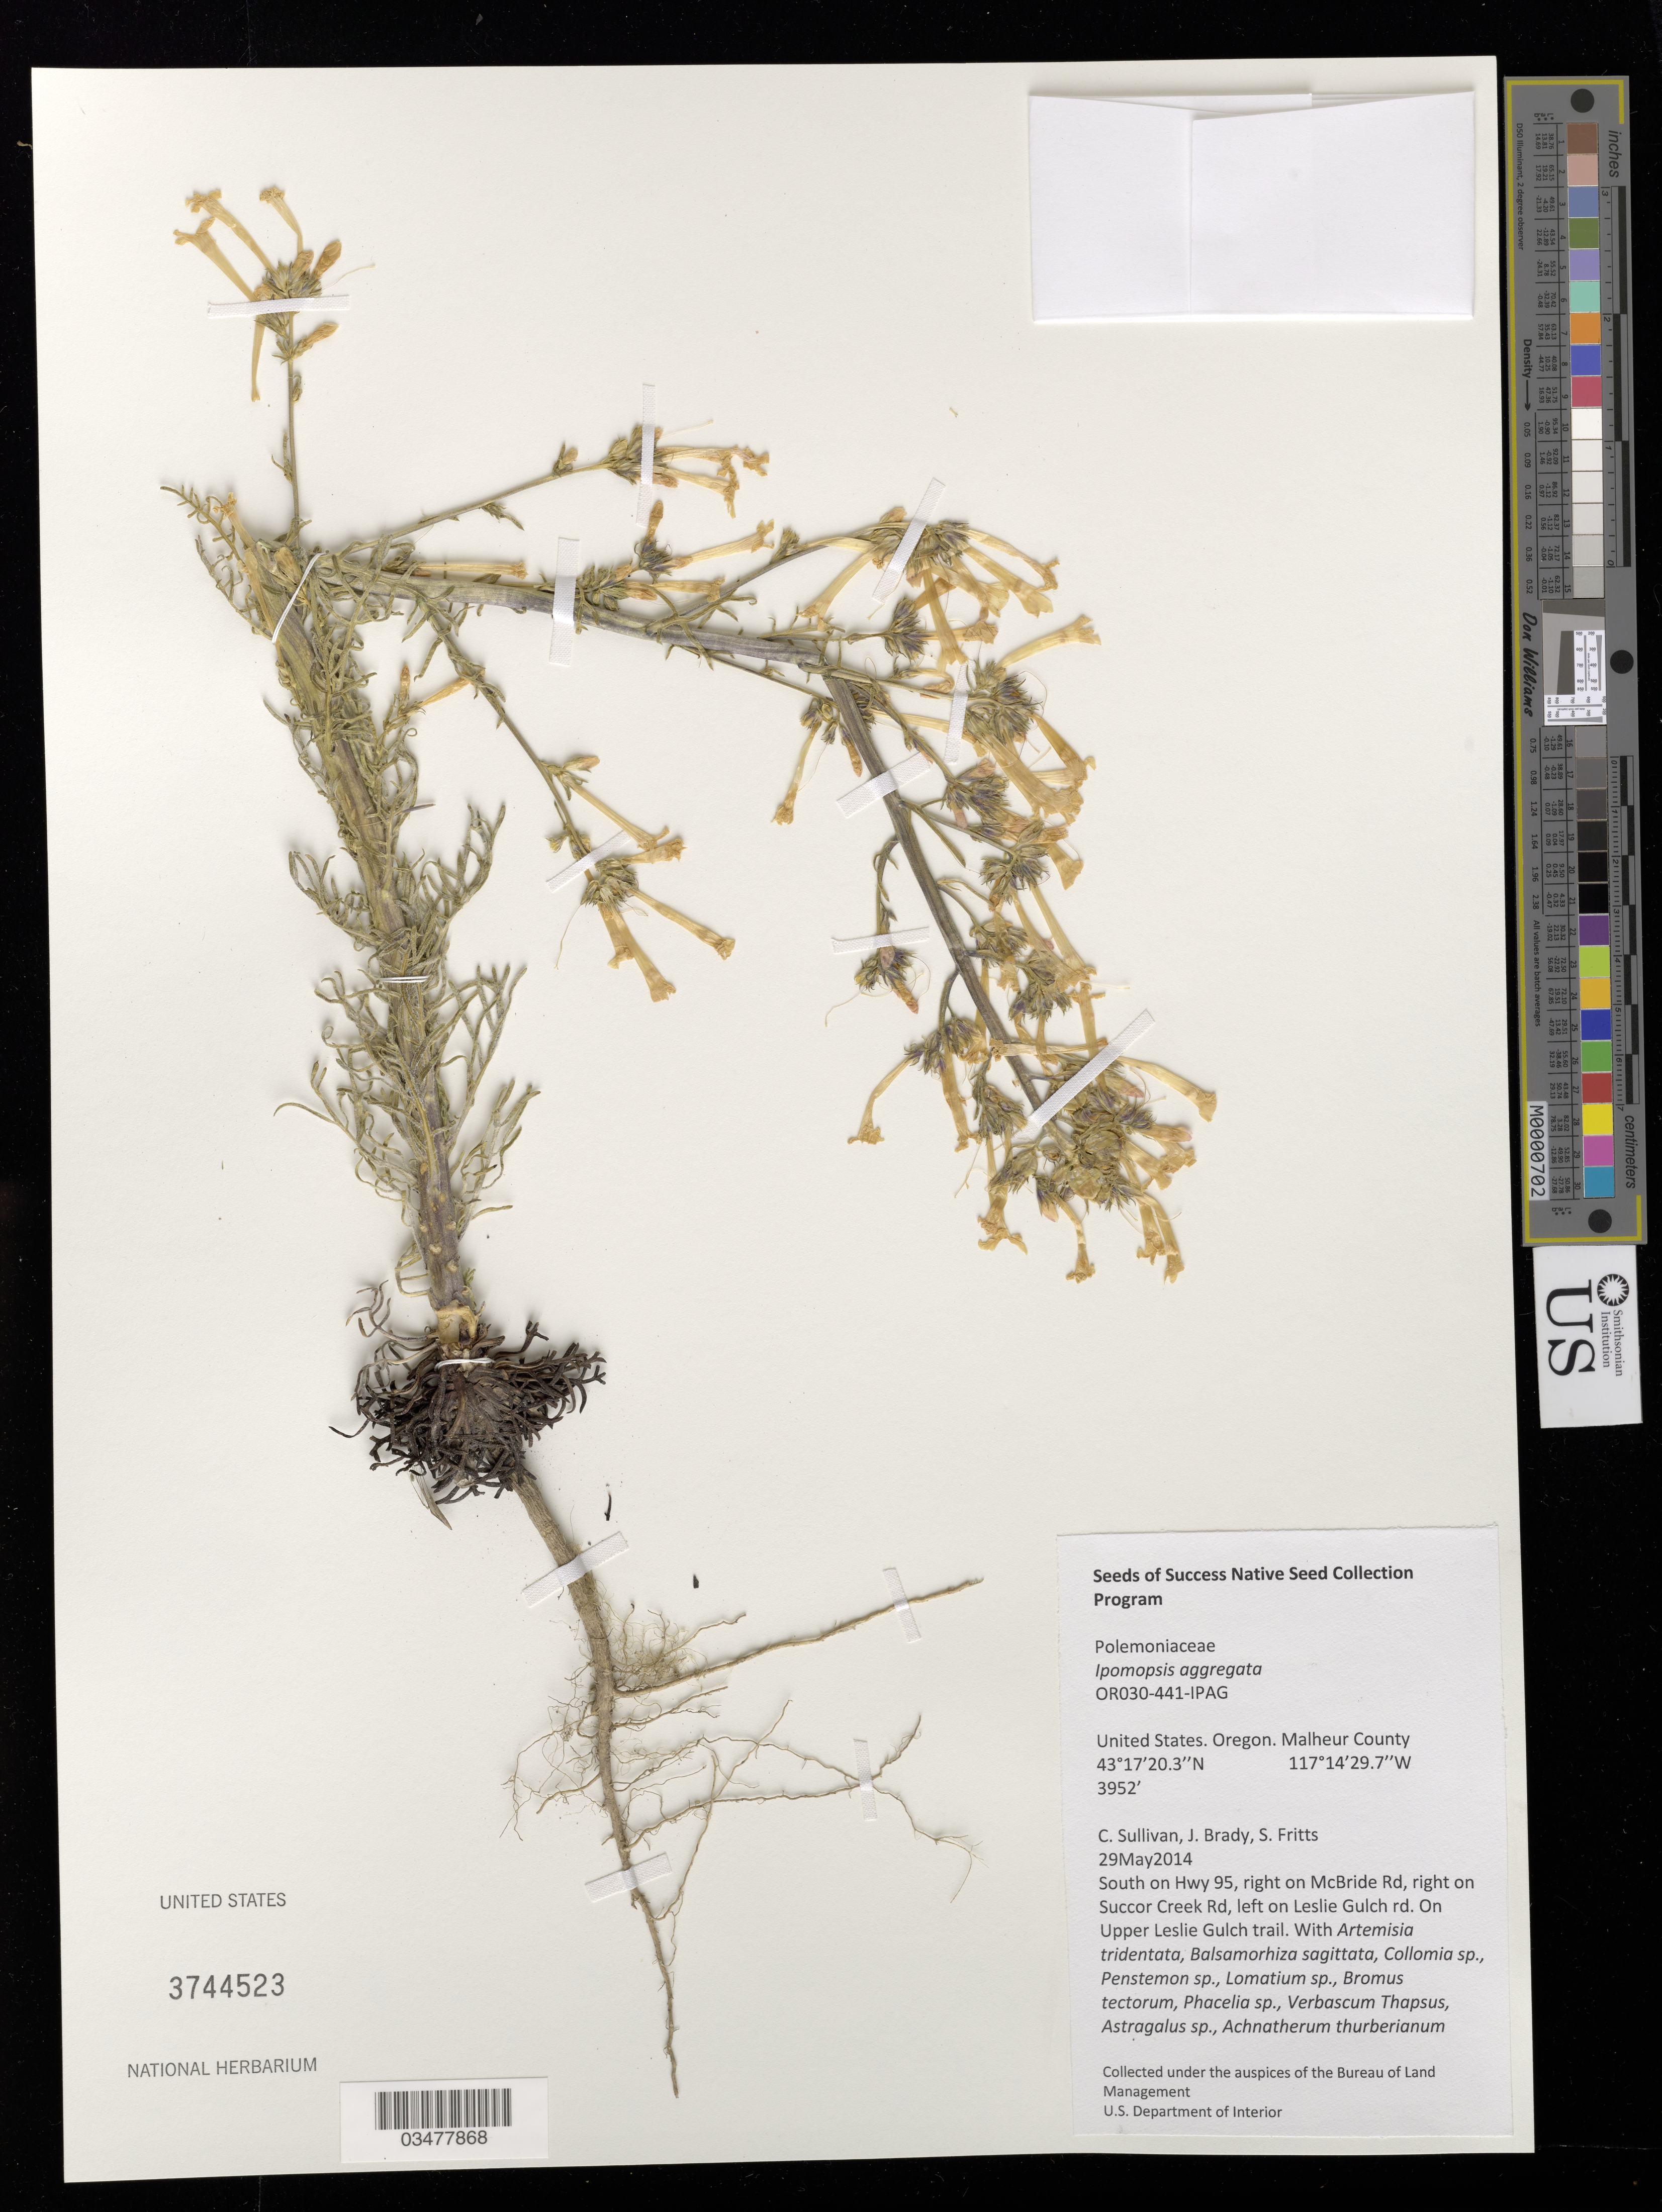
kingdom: Plantae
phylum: Tracheophyta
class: Magnoliopsida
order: Ericales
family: Polemoniaceae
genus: Ipomopsis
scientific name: Ipomopsis aggregata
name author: (Pursh) V.E. Grant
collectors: C. Sullivan, J. Brady & S. Fritts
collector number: OR030-441-IPAG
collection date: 2014-05-29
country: United States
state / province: Oregon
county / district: Malheur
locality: Upper Leslie Gulch trail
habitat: With Artemisia tridentata, Collomia sp., Penstemon sp., Lomatium sp., Phacelia sp., etc.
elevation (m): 1205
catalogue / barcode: US 3744523